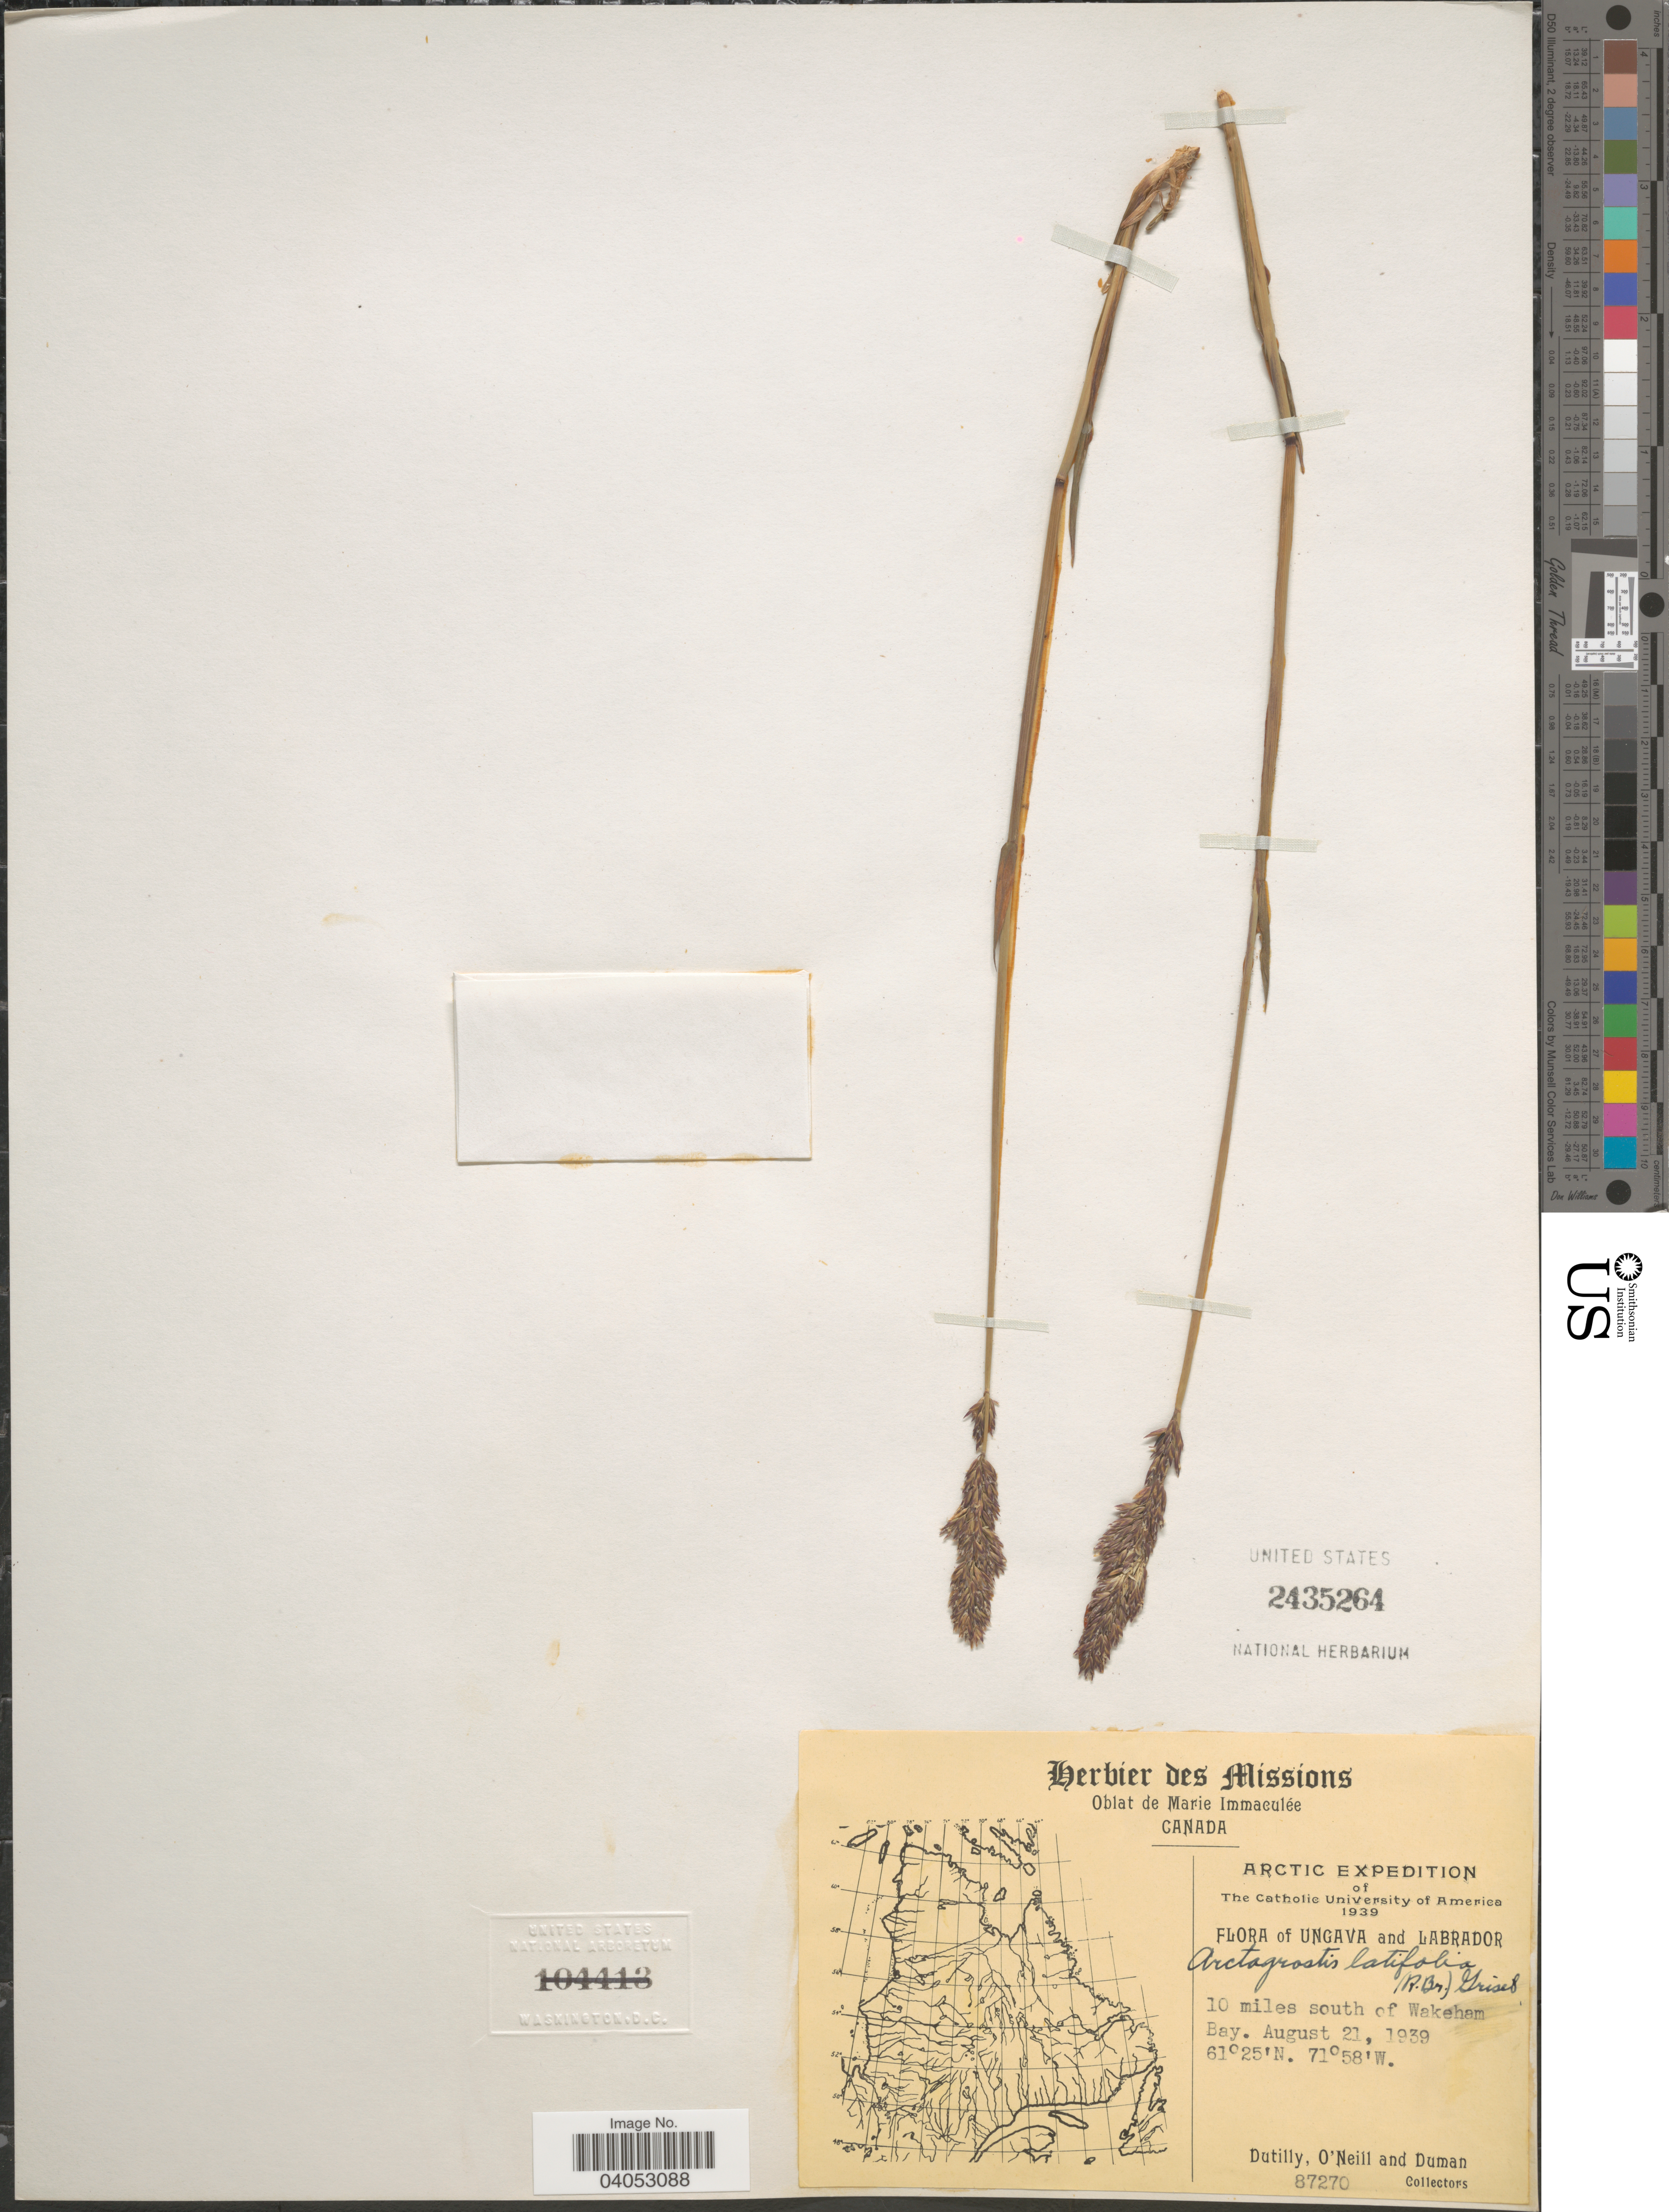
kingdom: Plantae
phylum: Tracheophyta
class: Liliopsida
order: Poales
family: Poaceae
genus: Arctagrostis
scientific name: Arctagrostis latifolia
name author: (R. Br.) Griseb.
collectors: -. Dutilly, -. O'Neill & -. Duman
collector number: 87270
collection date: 1939-08-21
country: Canada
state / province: Newfoundland and Labrador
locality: Ungava and Labrador. 10 miles south of Wakeham Bay.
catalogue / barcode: US 2435264